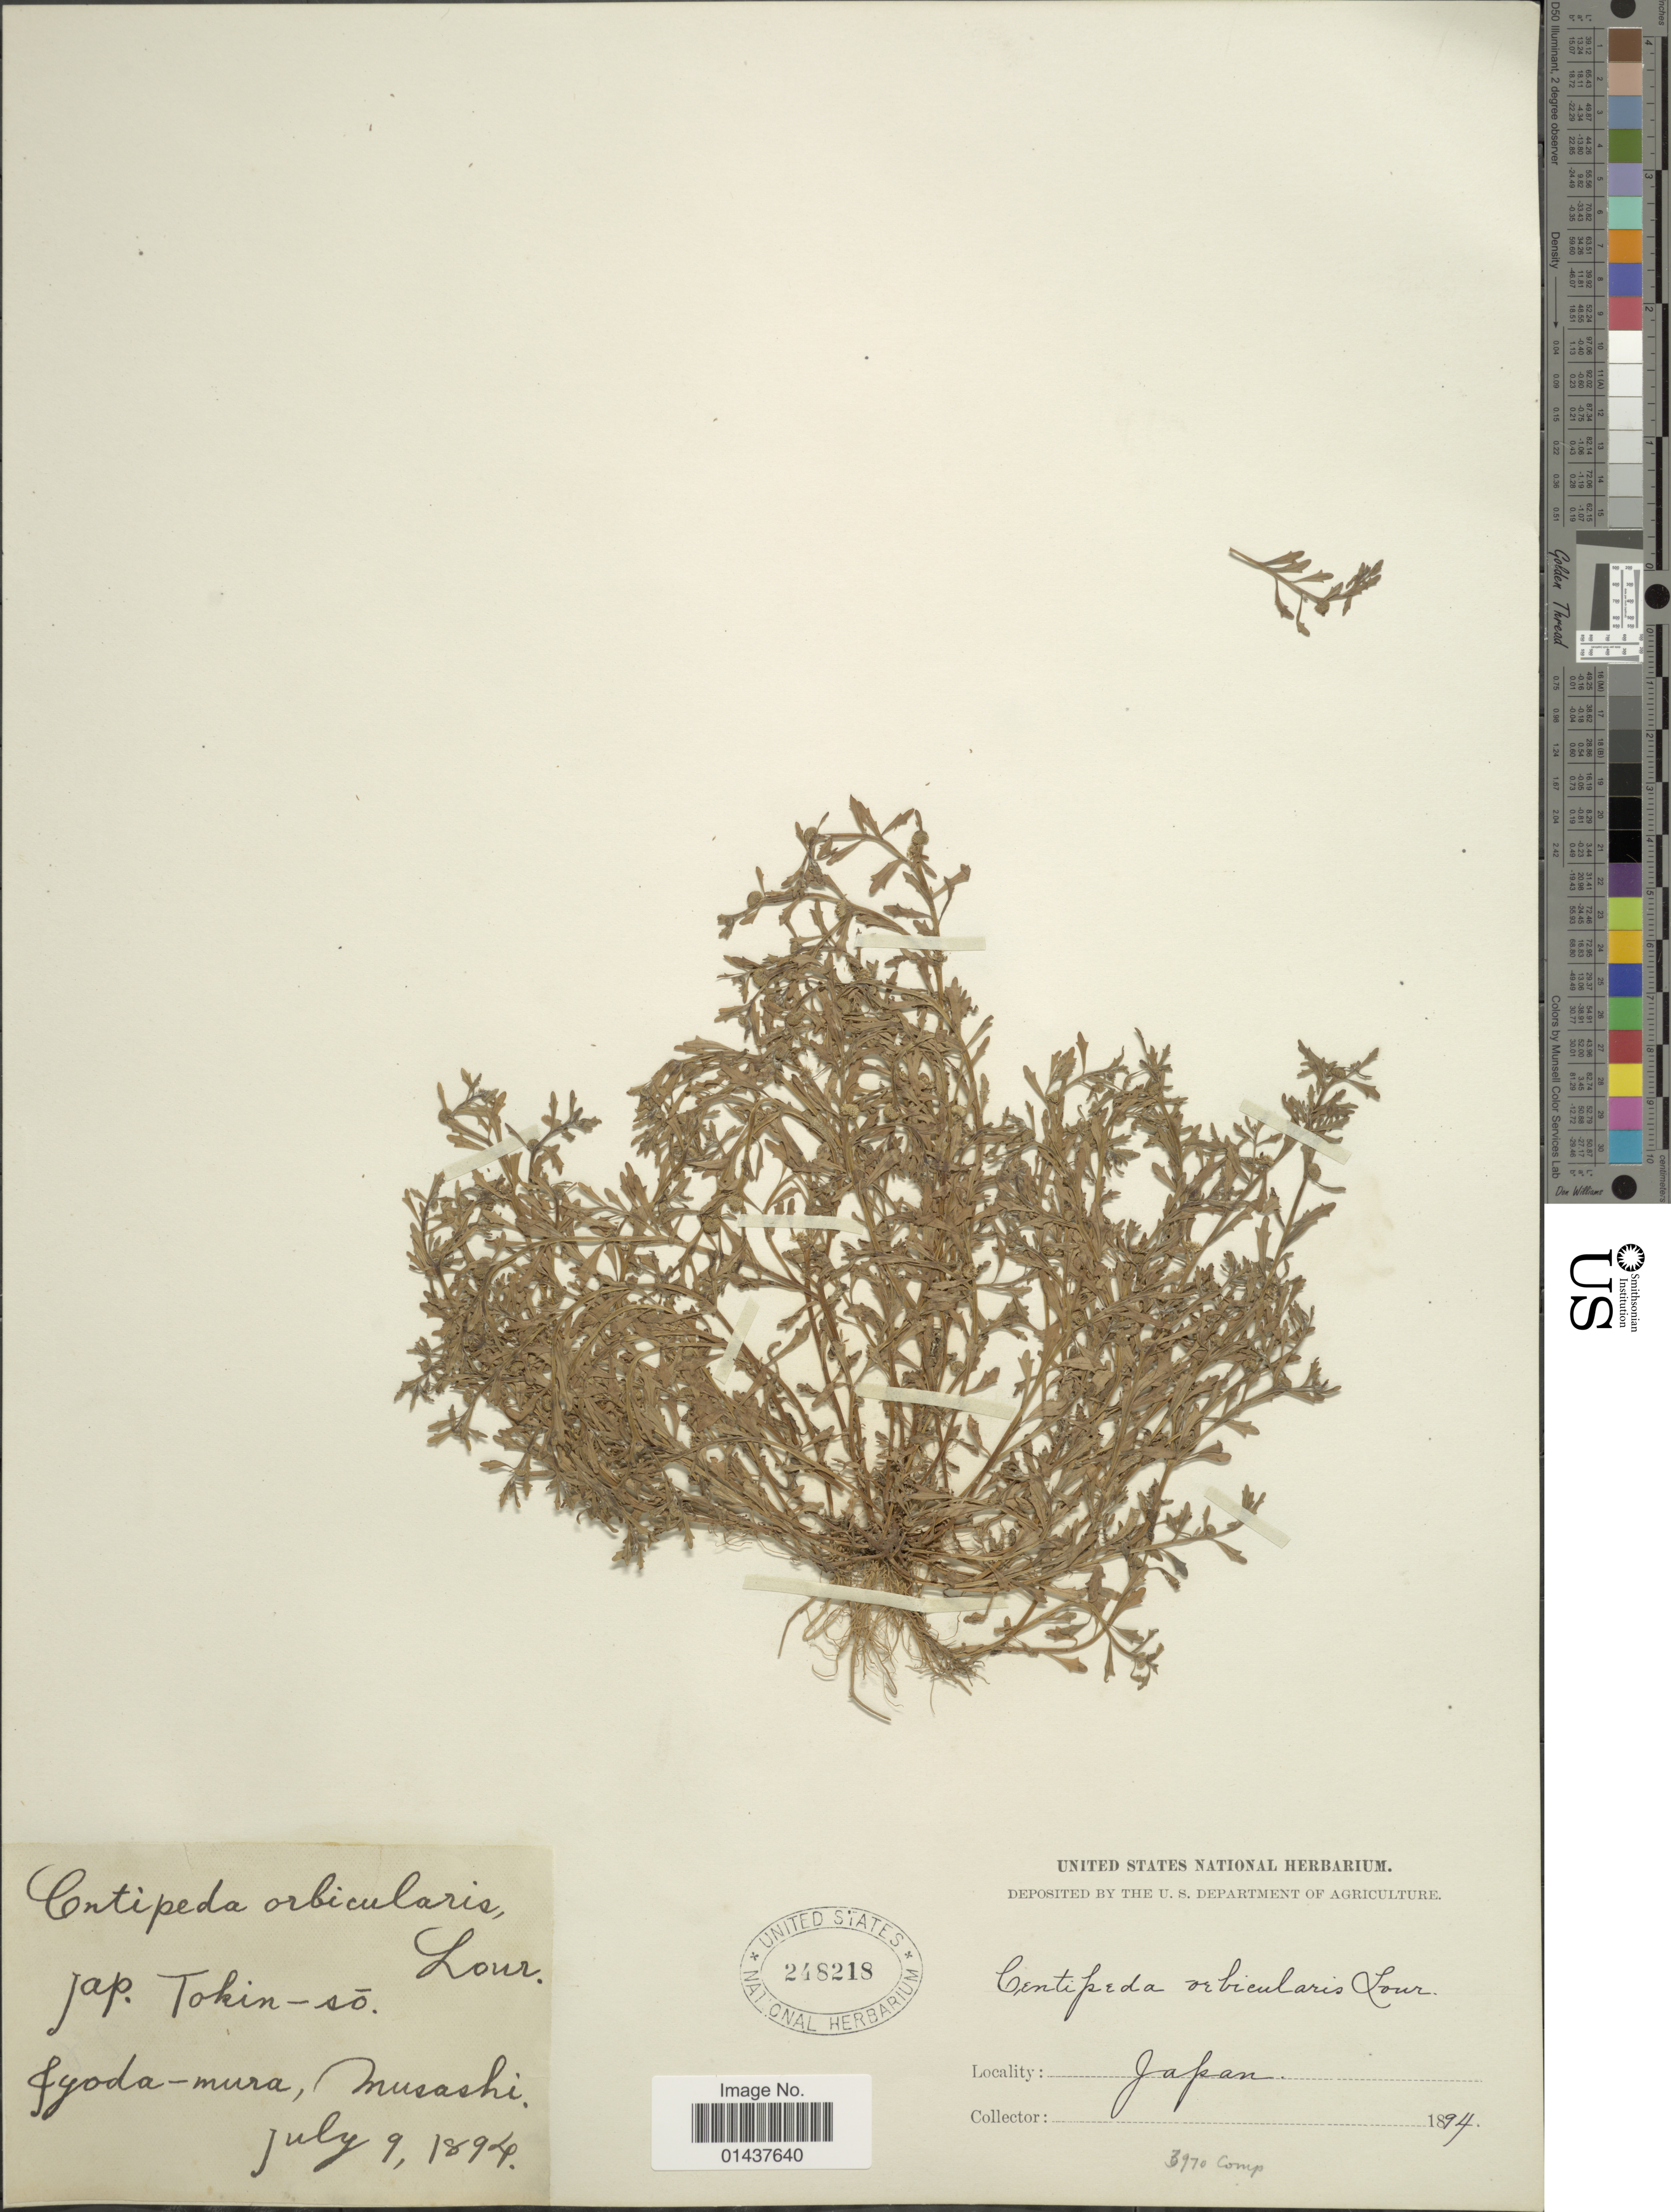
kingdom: Plantae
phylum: Tracheophyta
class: Magnoliopsida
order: Asterales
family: Asteraceae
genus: Centipeda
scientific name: Centipeda minima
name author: (L.) A. Braun & Asch.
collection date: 1894-07-09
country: Japan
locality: Tokin-sö, Jyoda-mura, Musashi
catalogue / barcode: US 248218